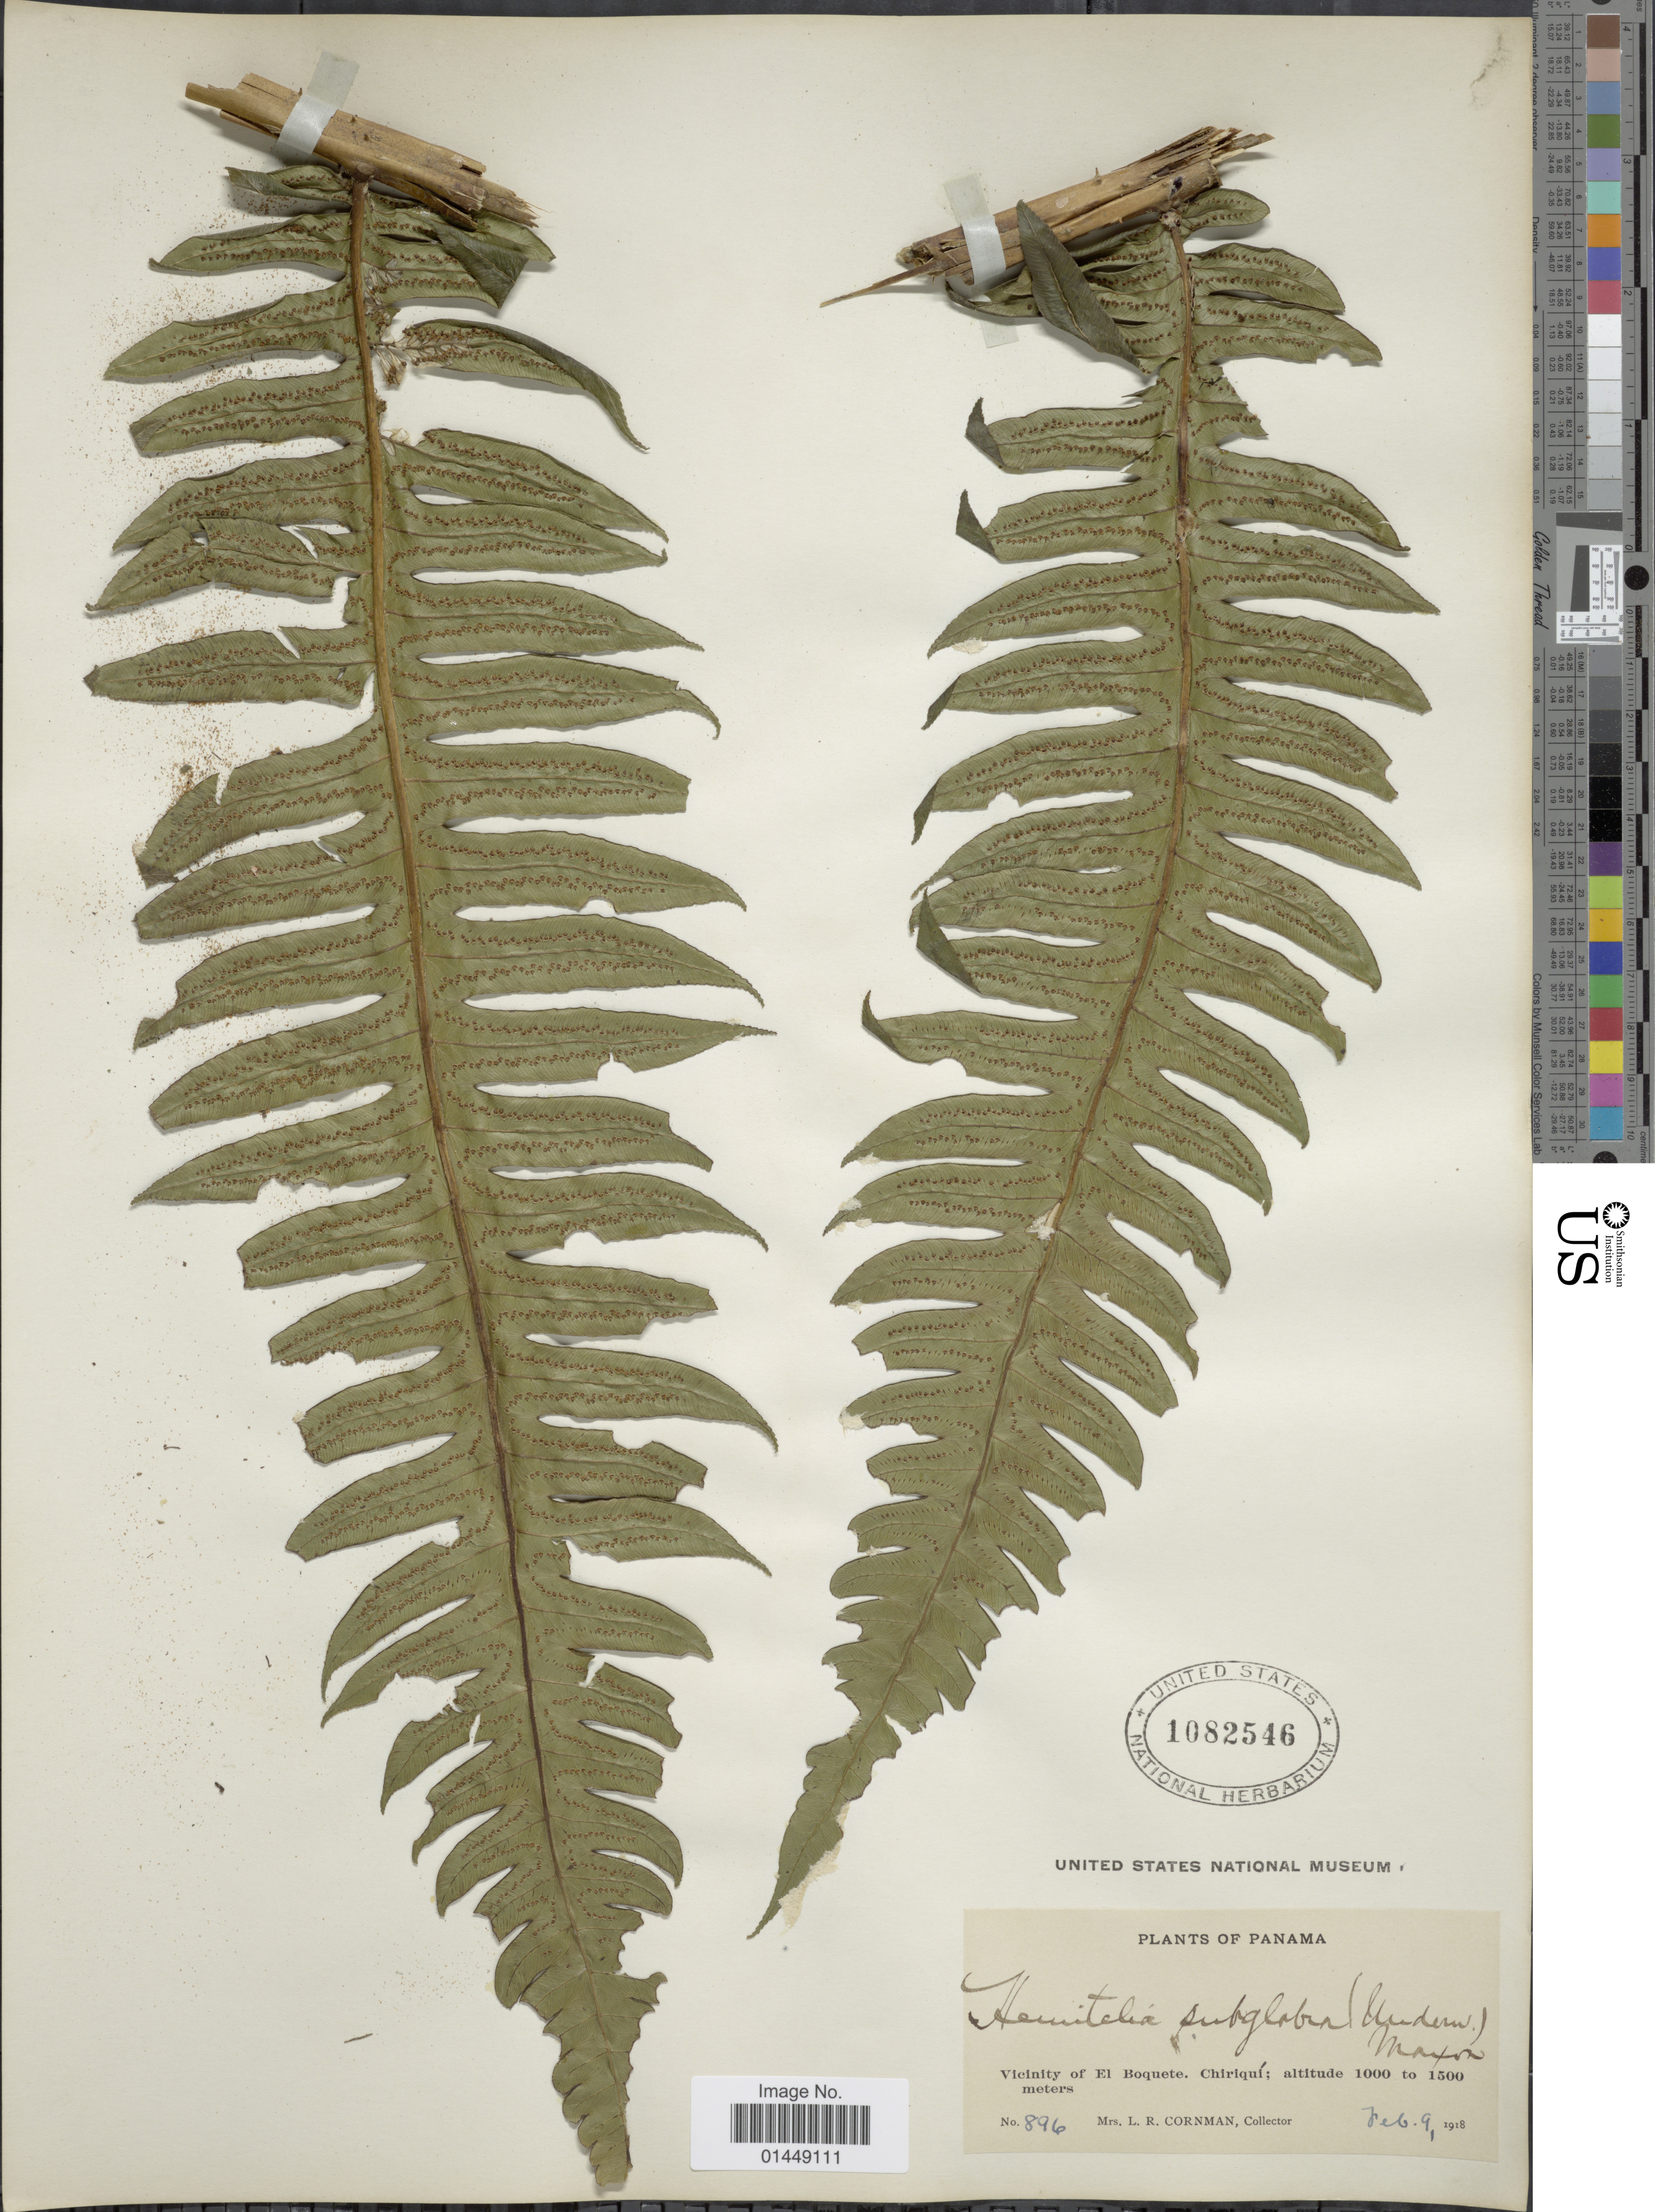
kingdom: Plantae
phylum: Tracheophyta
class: Polypodiopsida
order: Cyatheales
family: Cyatheaceae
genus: Cyathea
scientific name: Cyathea mutica var. mutica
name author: (Christ) Domin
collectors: L. Cornman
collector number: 896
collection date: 1918-02-09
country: Panama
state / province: Chiriqui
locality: Vicinity of El Boquete, Chiriquí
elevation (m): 1000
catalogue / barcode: US 1082546